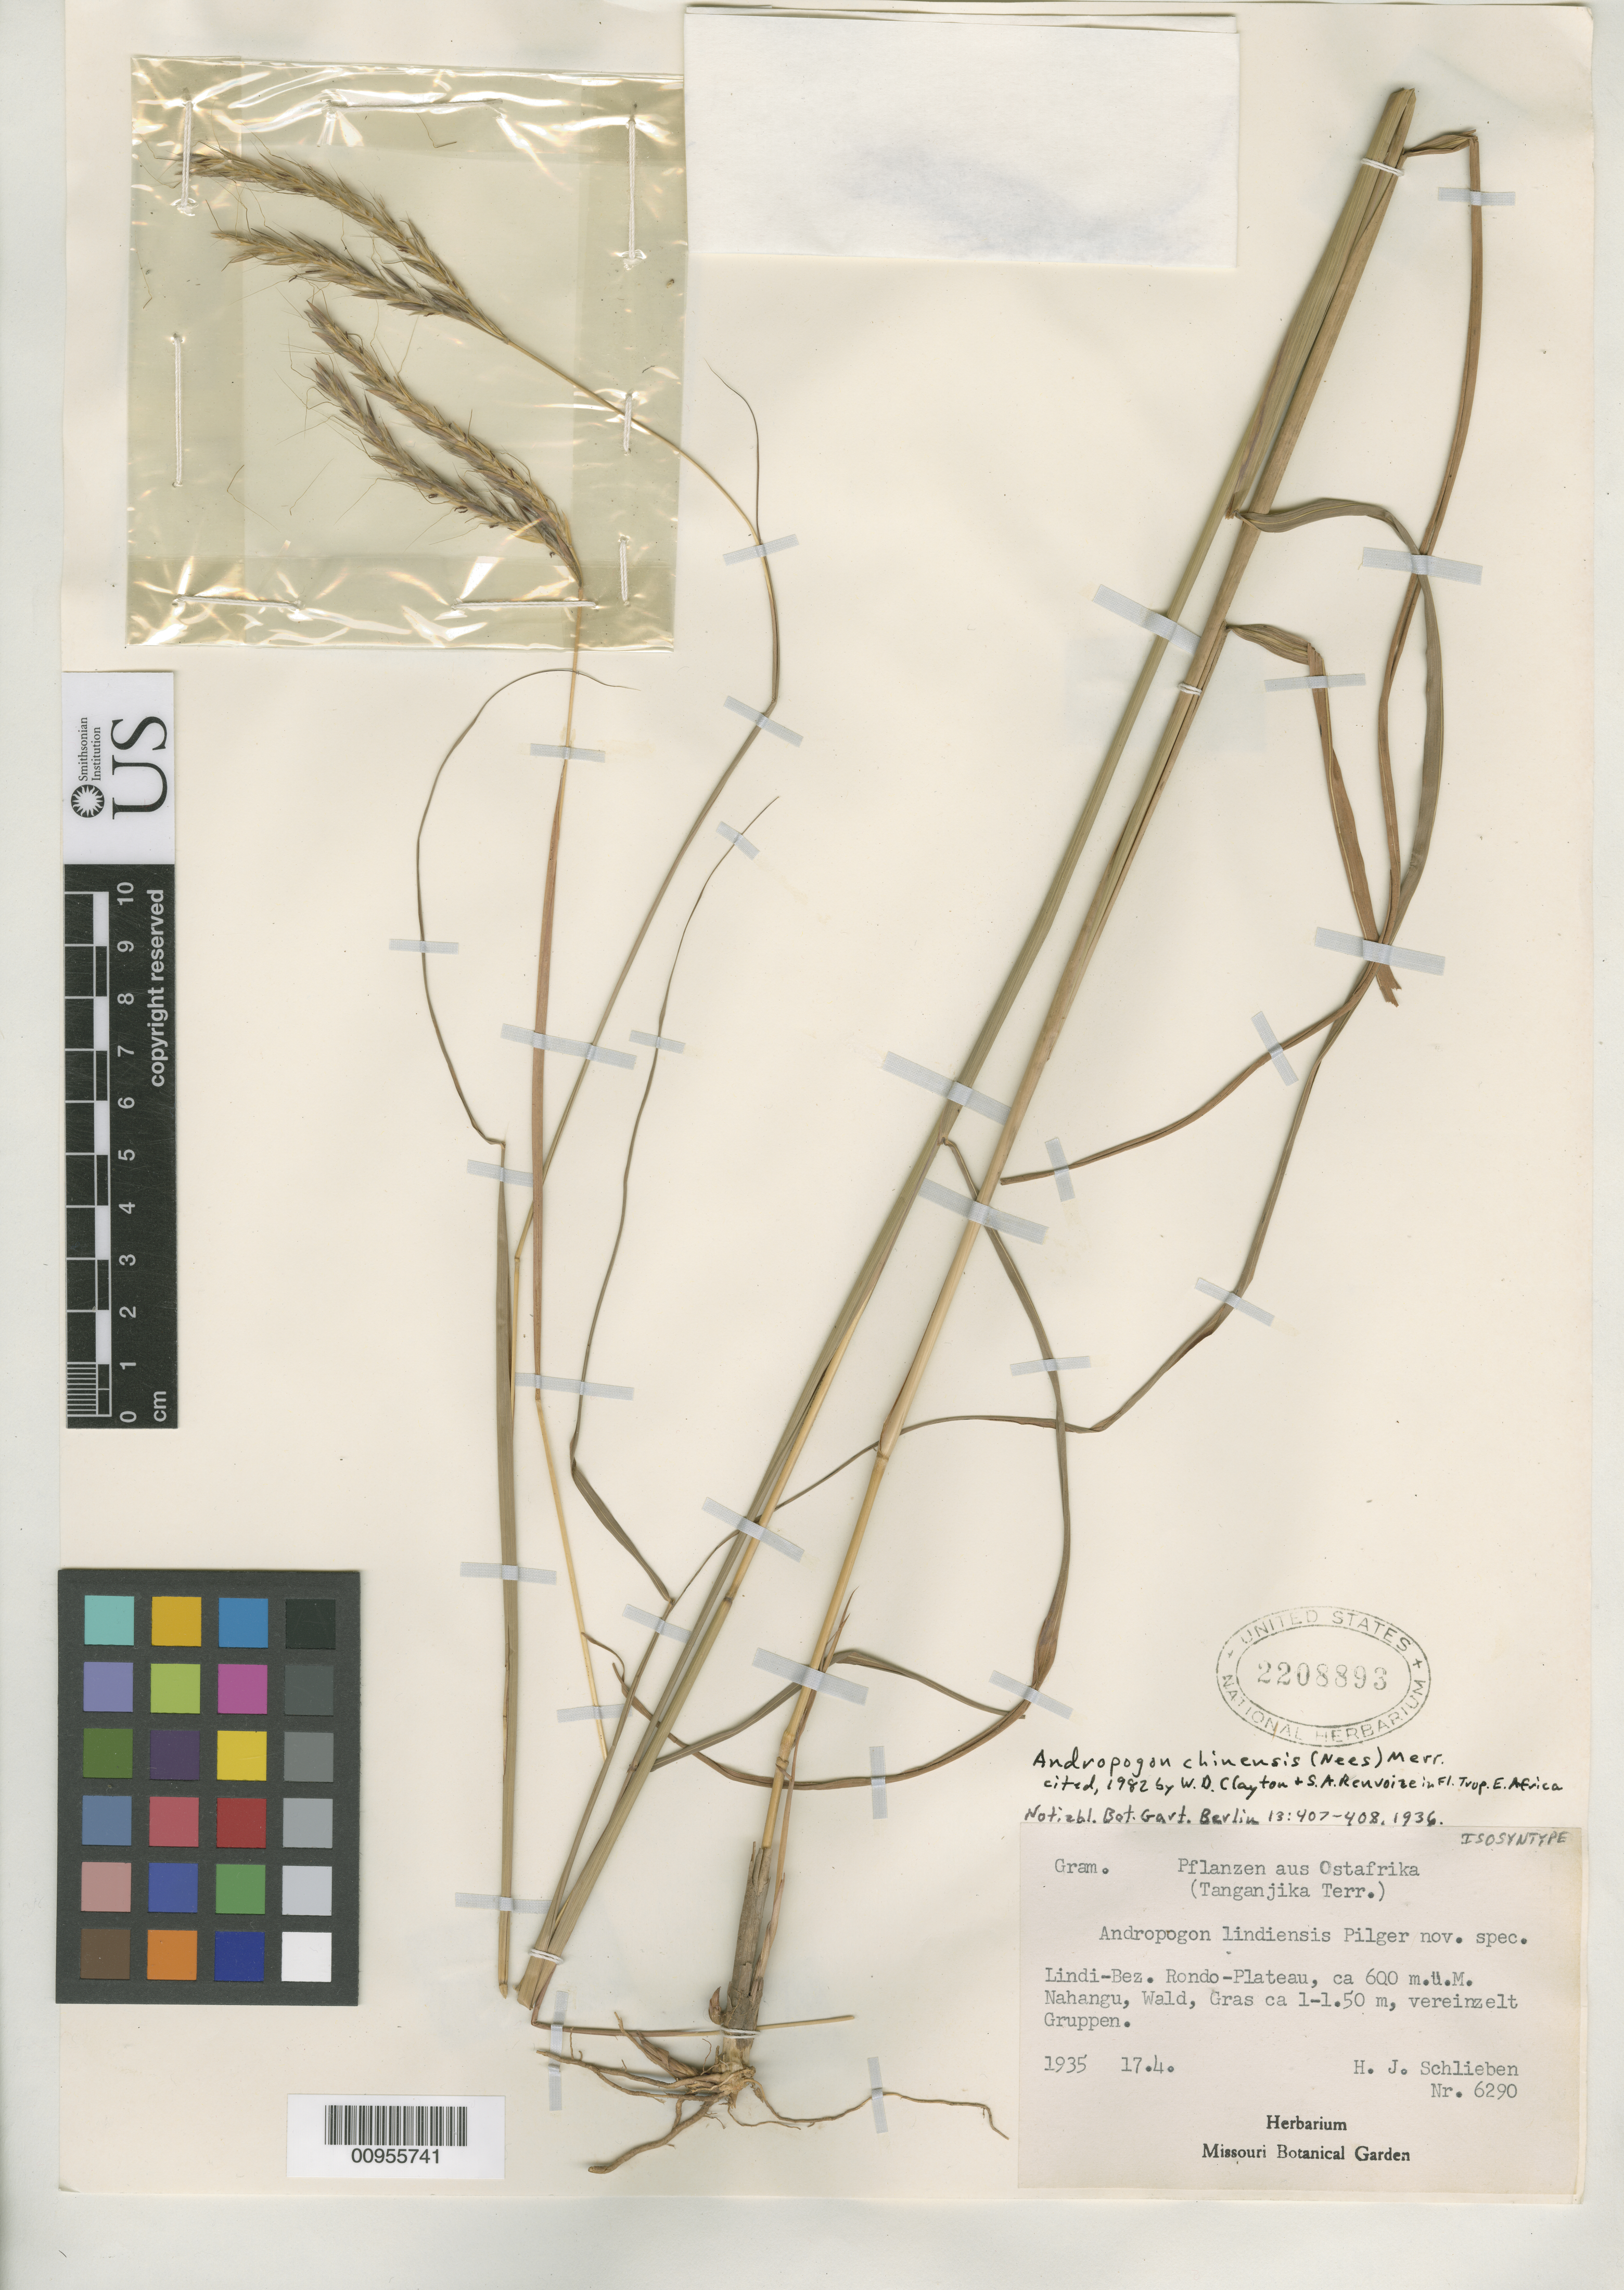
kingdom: Plantae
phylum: Tracheophyta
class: Liliopsida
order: Poales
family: Poaceae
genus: Andropogon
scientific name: Andropogon lindiensis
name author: Pilg.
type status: Isosyntype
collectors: H. J. Schlieben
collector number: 6290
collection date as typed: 17 Apr 1935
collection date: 1935-04-17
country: Tanzania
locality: Tanganjika Terr., Lindi-Bez. Rondo-Plateau. [Protologue, "Bezirk Lindi: … Muera-Plateau"]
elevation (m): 600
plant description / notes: Currently accepted name as cited by W.D. Clayton & S.A. Renvoize in Fl. Trop. E. Africa (1982).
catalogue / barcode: US 2208893